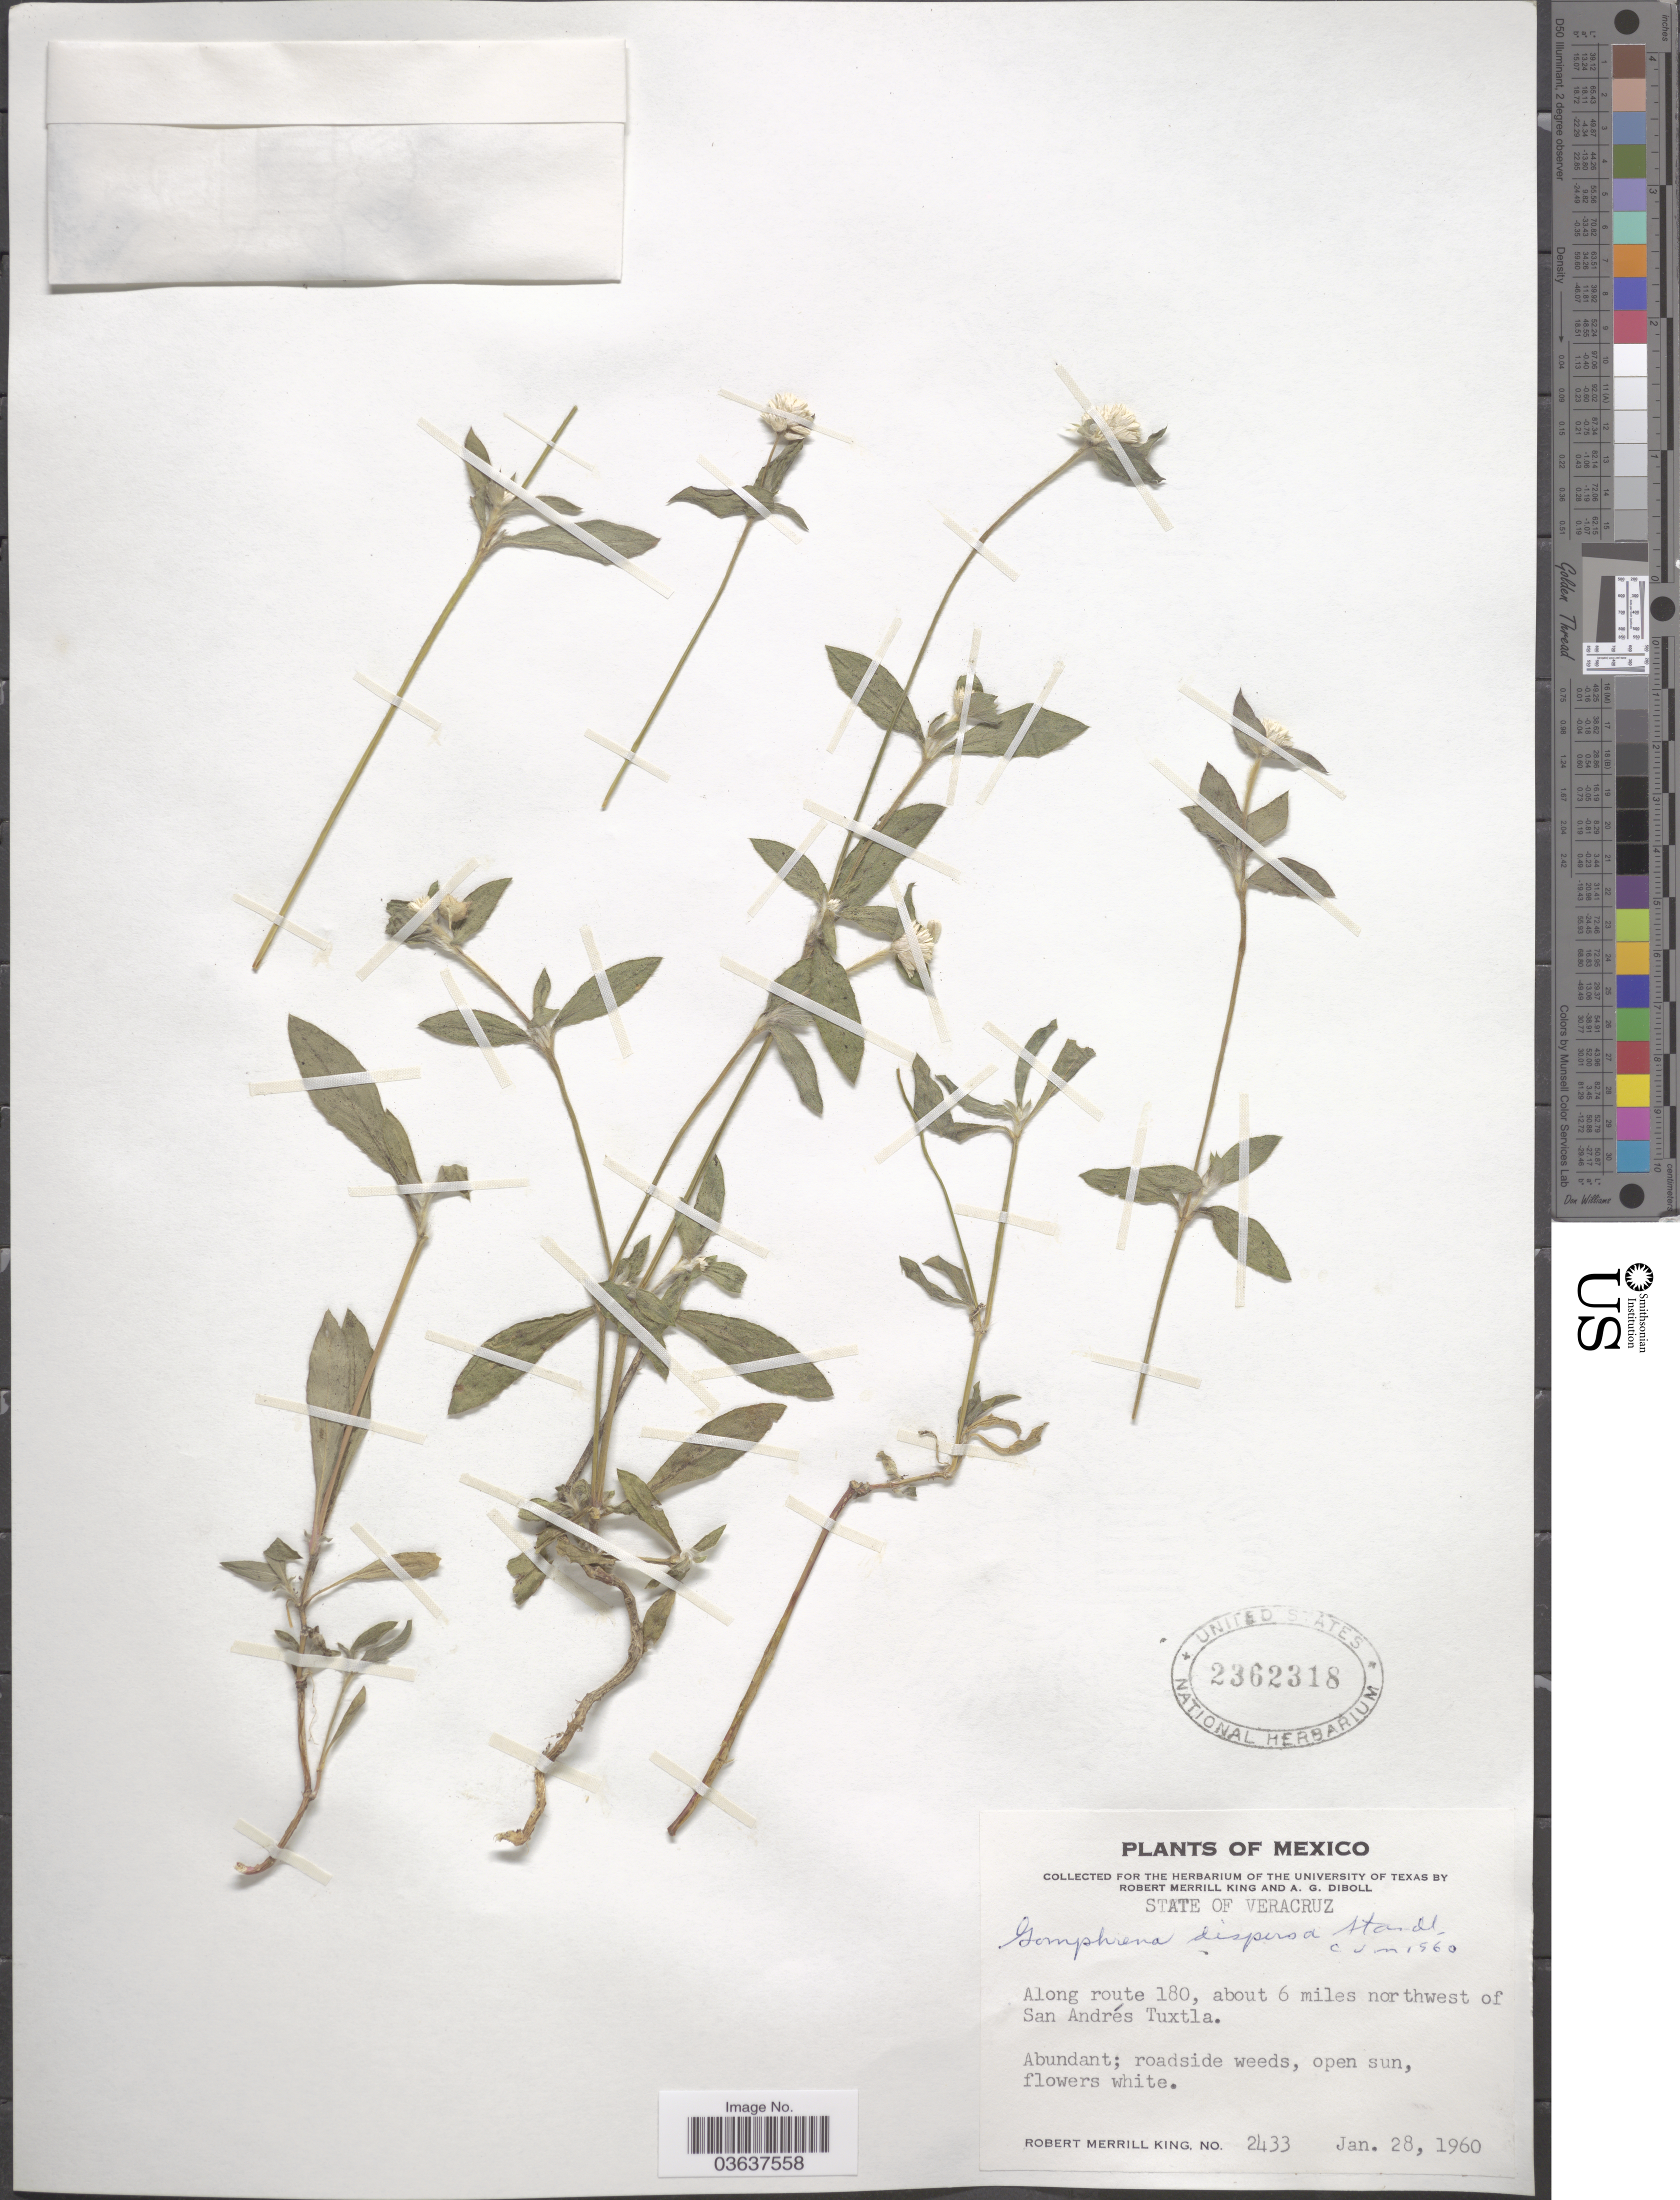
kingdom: Plantae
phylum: Tracheophyta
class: Magnoliopsida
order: Caryophyllales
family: Amaranthaceae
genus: Gomphrena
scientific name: Gomphrena dispersa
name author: Standl.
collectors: R. M. King & A. Diboll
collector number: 2433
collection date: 1960-01-28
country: Mexico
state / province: Veracruz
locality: State of Veracruz. Along route 180, about 6 miles northwest of San Andrés Tuxtla.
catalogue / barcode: US 2362318